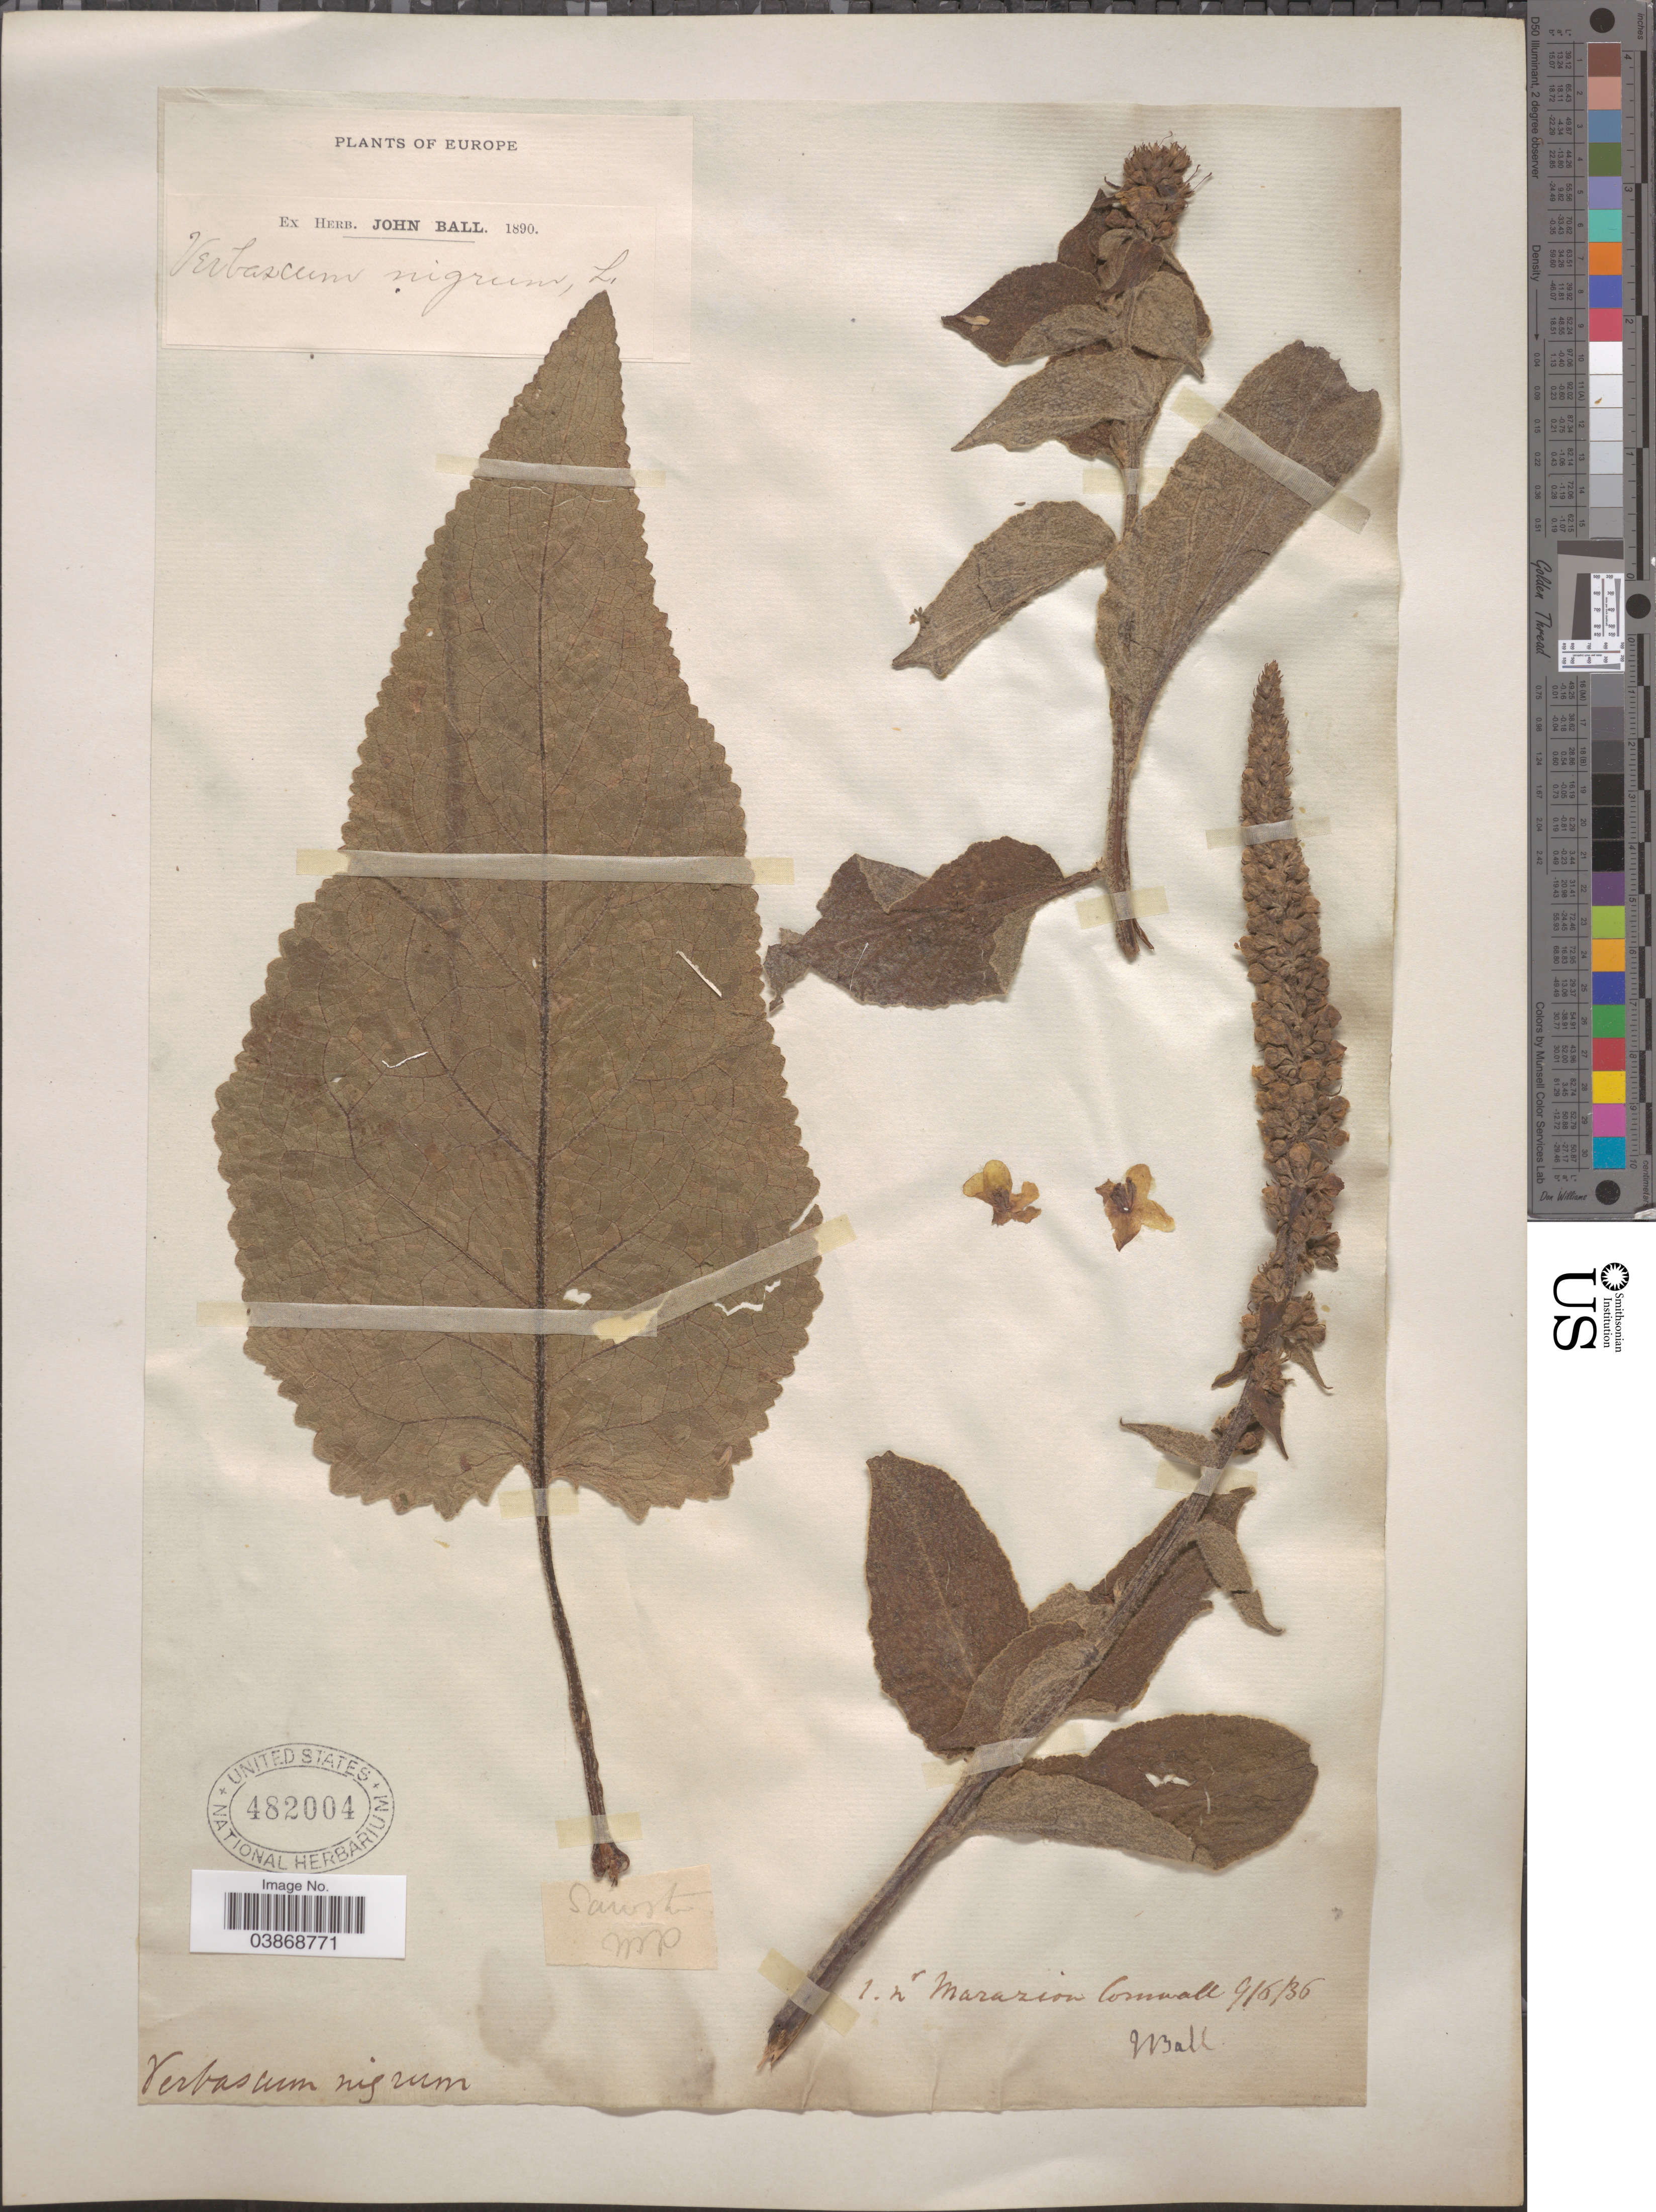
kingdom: Plantae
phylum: Tracheophyta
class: Magnoliopsida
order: Lamiales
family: Scrophulariaceae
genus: Verbascum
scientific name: Verbascum nigrum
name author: L.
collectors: J. Ball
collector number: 1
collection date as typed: Transcribed d/m/y: 9/6/36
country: United Kingdom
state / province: England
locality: Marazion Cornwall.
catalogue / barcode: US 482004